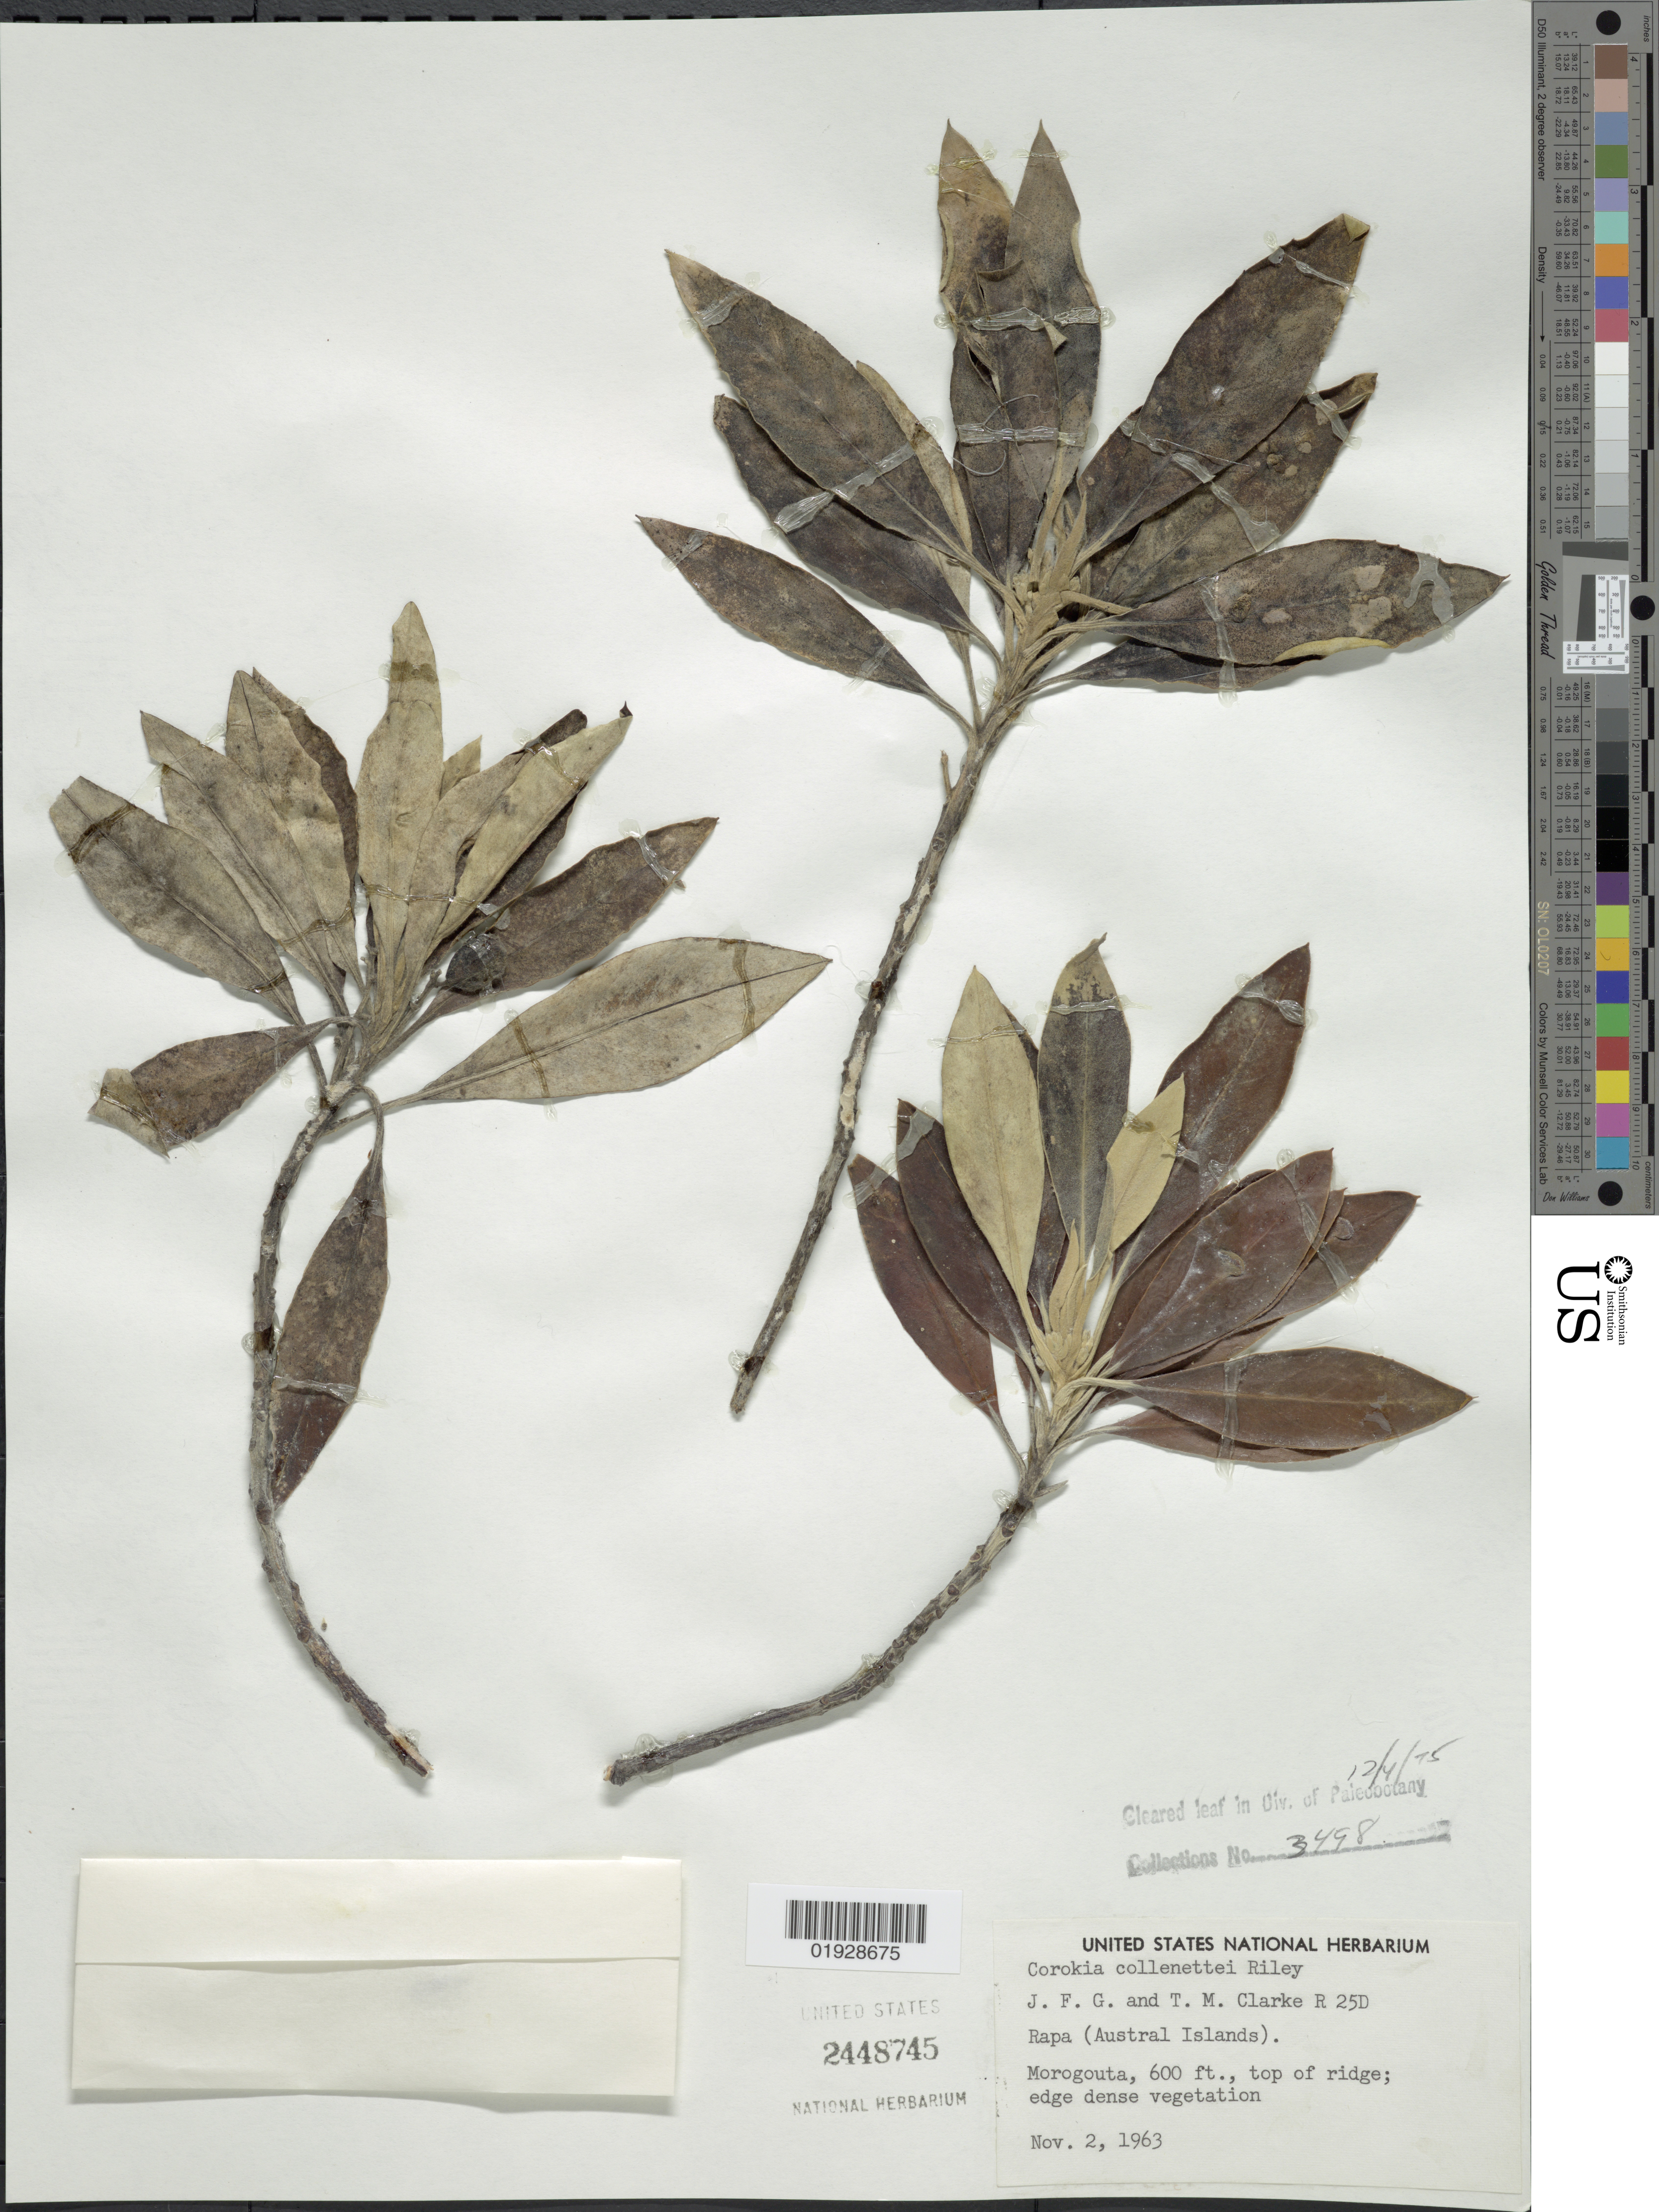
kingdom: Plantae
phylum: Tracheophyta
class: Magnoliopsida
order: Asterales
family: Argophyllaceae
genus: Corokia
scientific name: Corokia collenettei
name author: L. Riley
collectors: J. F. Gates-Clarke & T. M. Clarke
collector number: R 25D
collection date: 1963-11-02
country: French Polynesia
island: Rapa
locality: Rapa (Austral Islands). Morogouta.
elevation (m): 183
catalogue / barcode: US 2448745